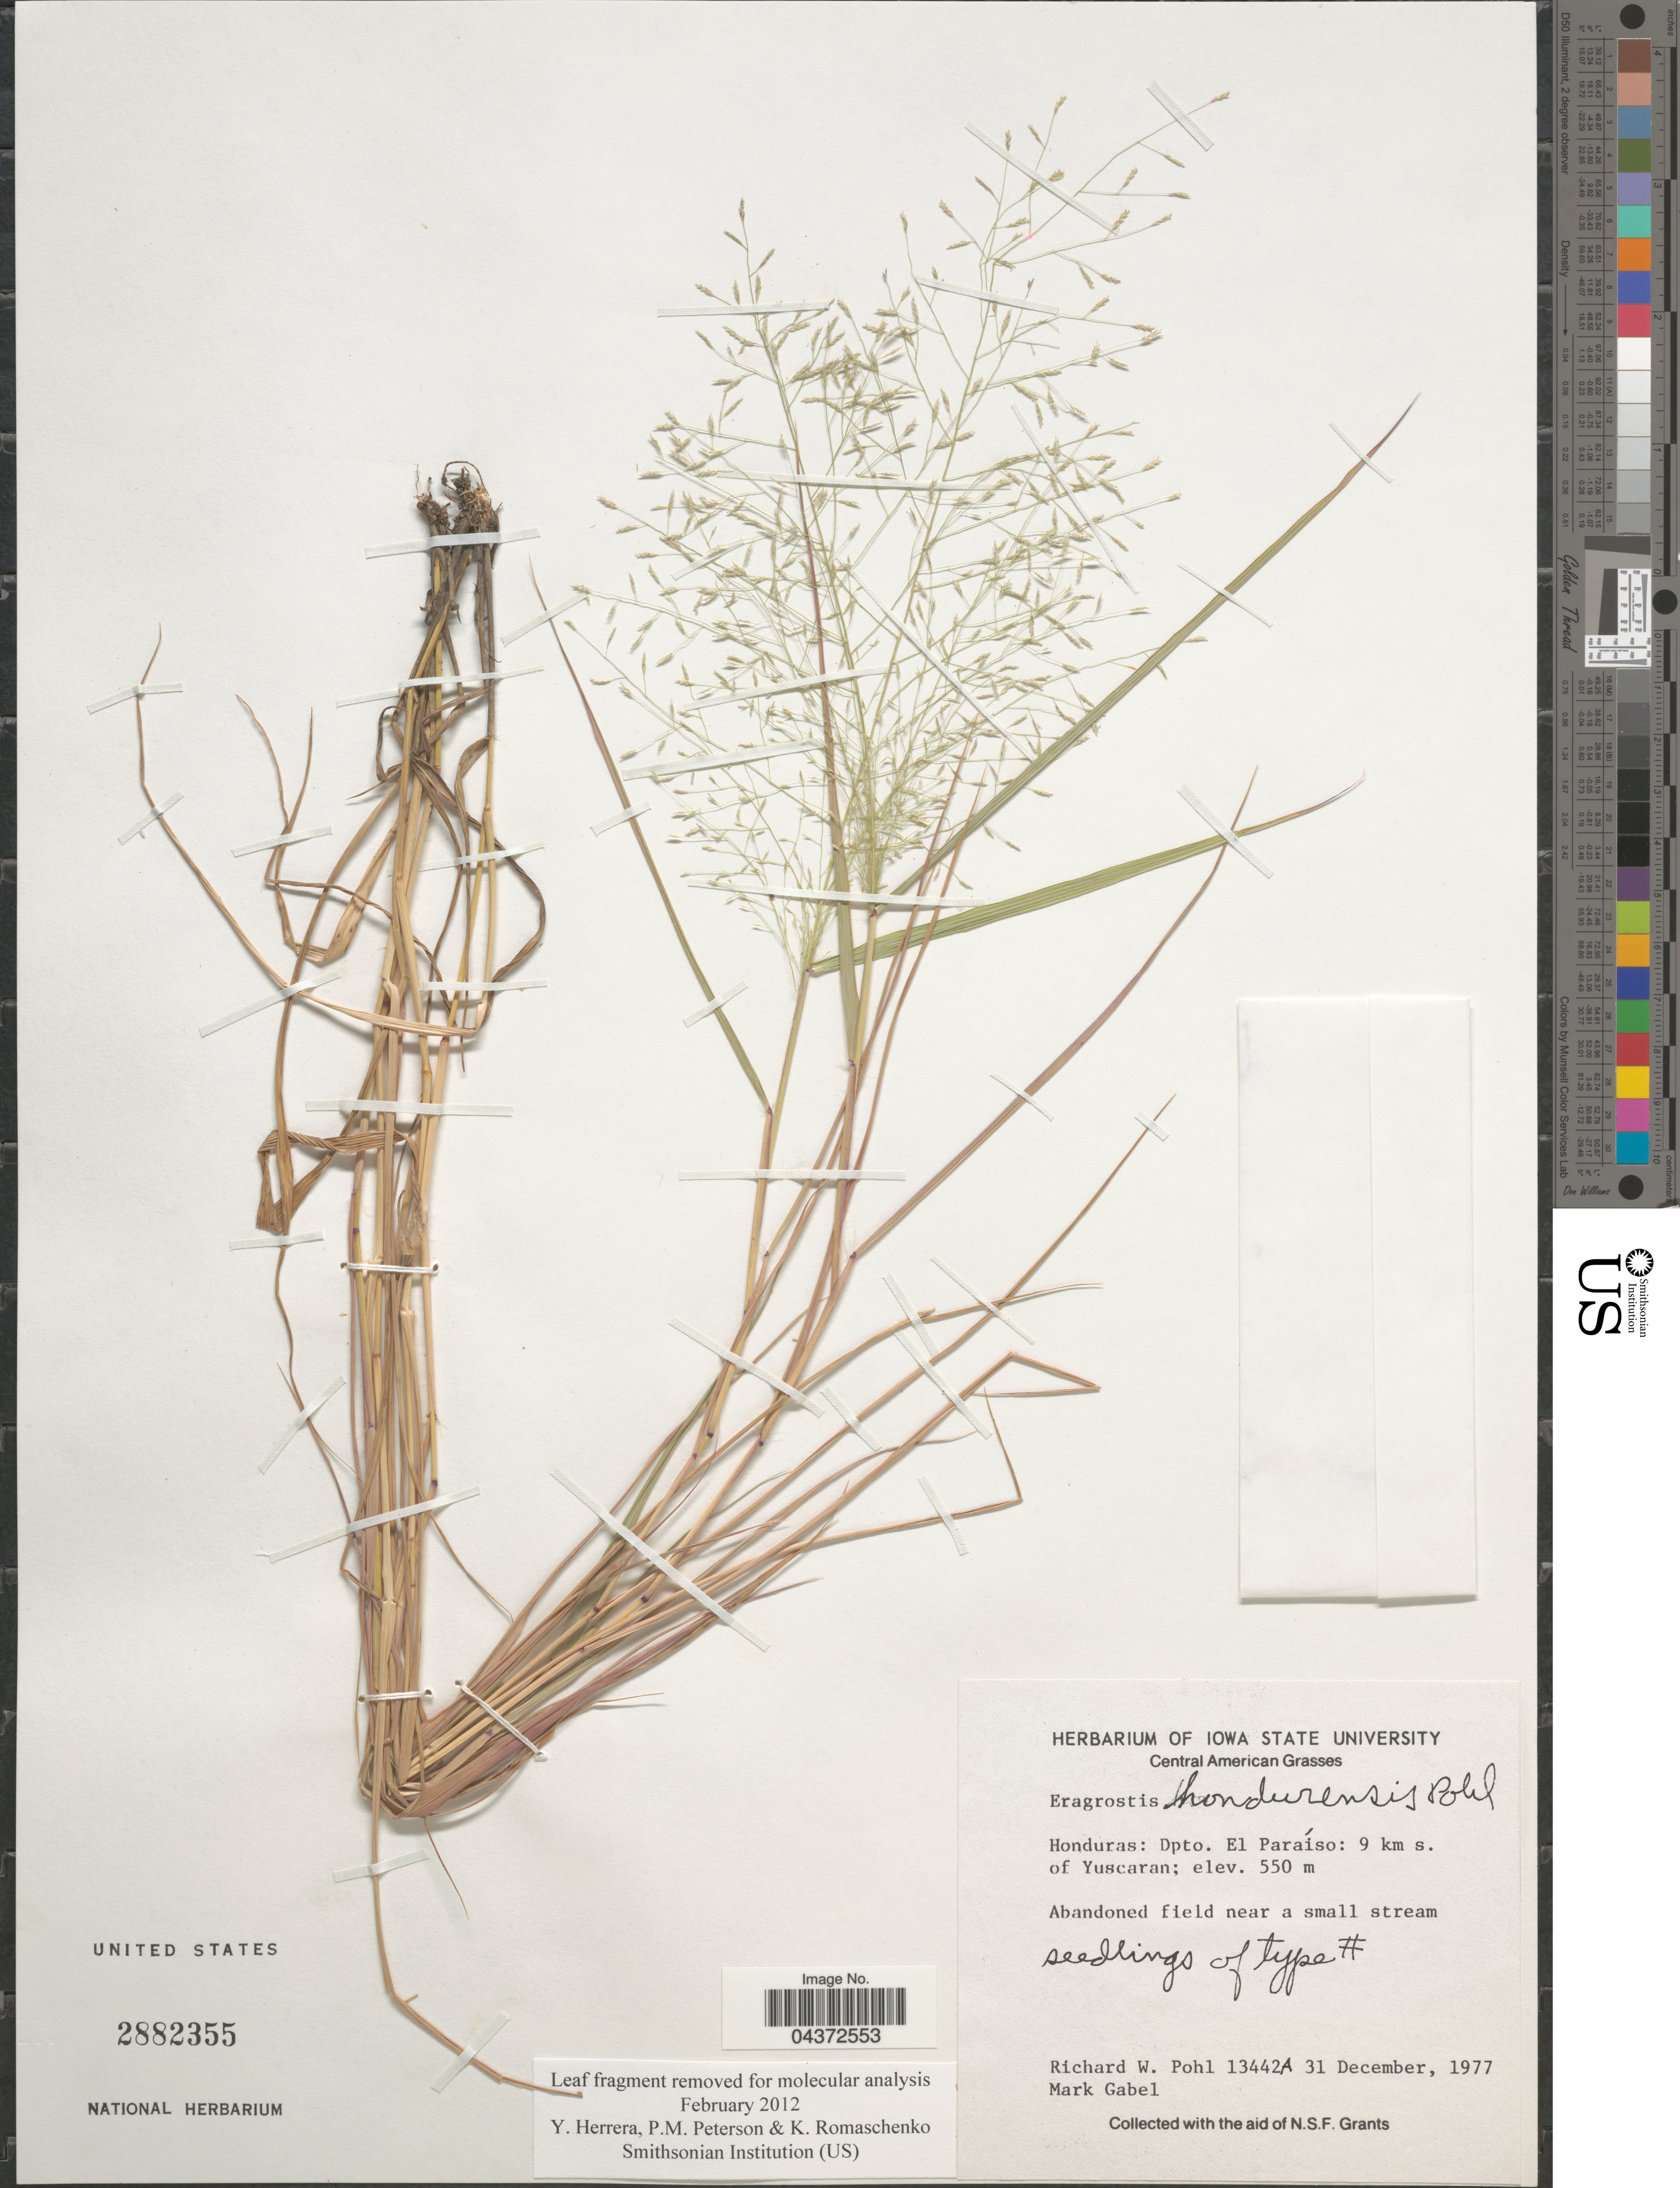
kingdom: Plantae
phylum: Tracheophyta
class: Liliopsida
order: Poales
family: Poaceae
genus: Eragrostis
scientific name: Eragrostis hondurensis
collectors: R. W. Pohl & M. Gabel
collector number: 13442A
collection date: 1977-12-31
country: Honduras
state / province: El Paraiso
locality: Dpto. El Paraíso: 9 km s. of Yuscarán.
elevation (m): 550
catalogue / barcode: US 2882355